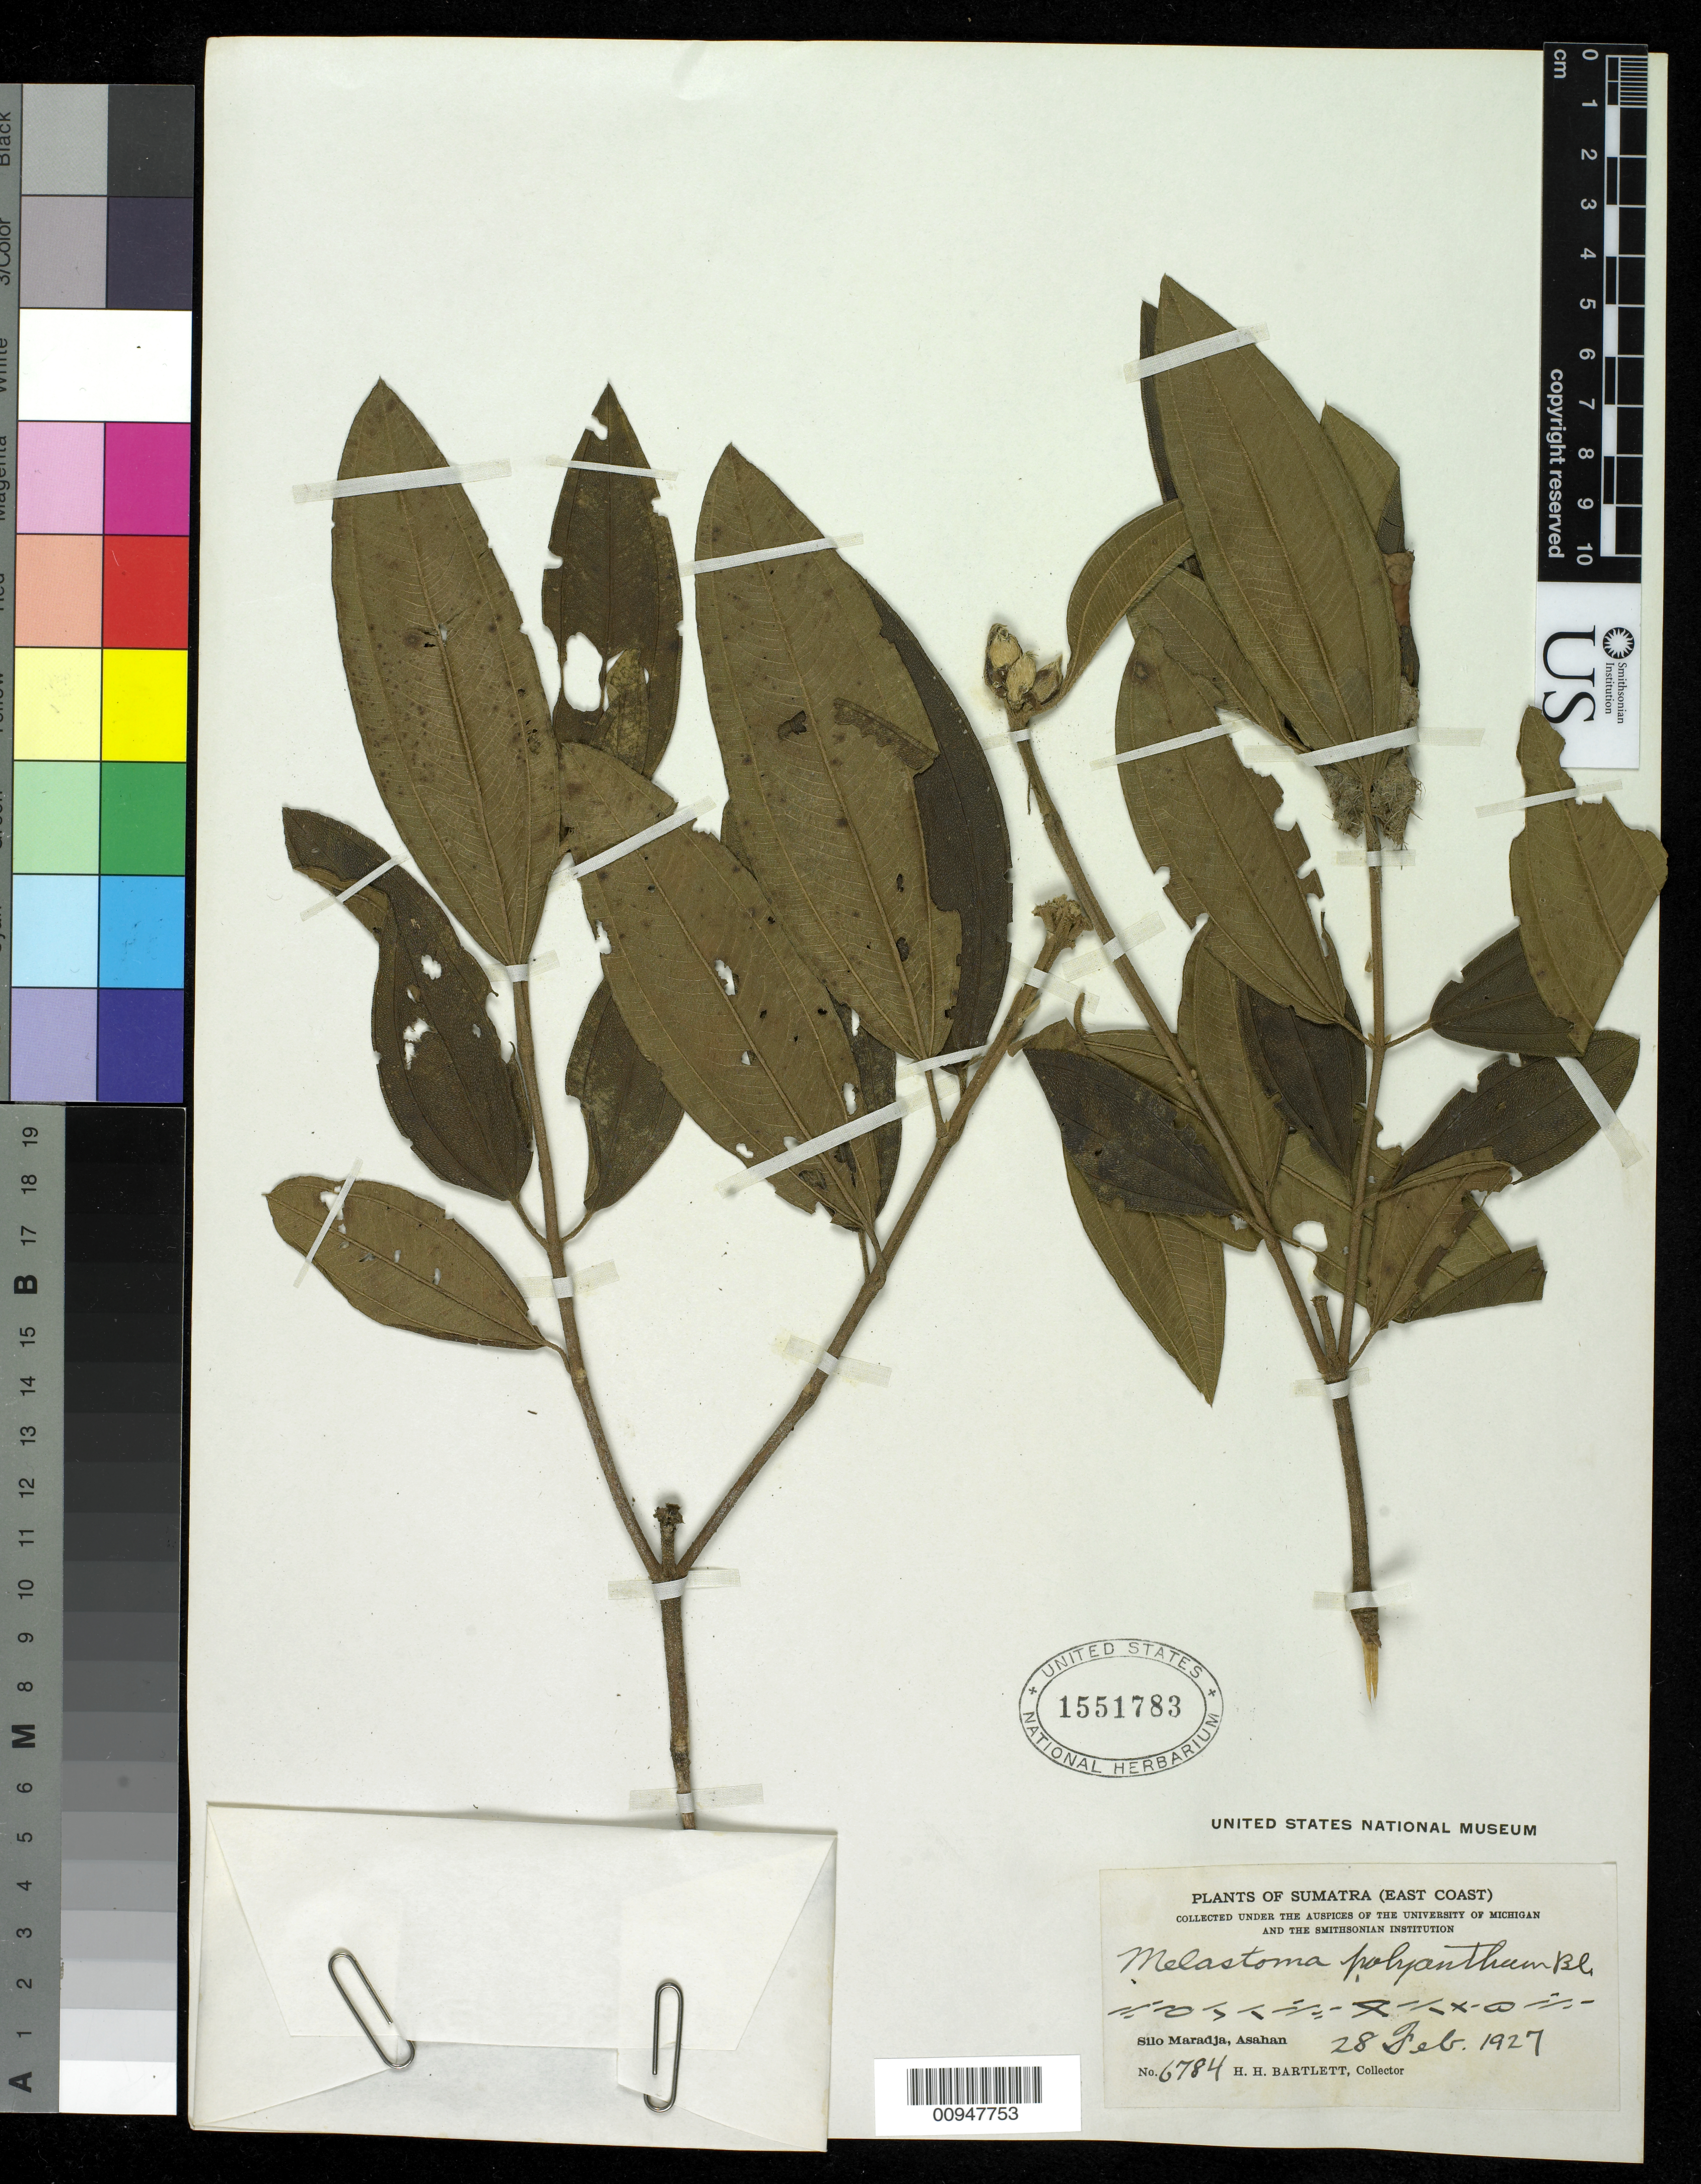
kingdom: Plantae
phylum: Tracheophyta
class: Magnoliopsida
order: Myrtales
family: Melastomataceae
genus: Melastoma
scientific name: Melastoma malabathricum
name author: L.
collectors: H. H. Bartlett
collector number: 6784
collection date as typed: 28 Feb 1927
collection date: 1927-02-28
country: Indonesia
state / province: Sumatra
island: Sumatra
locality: Silo Maradja, Asahan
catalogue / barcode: US 1551783